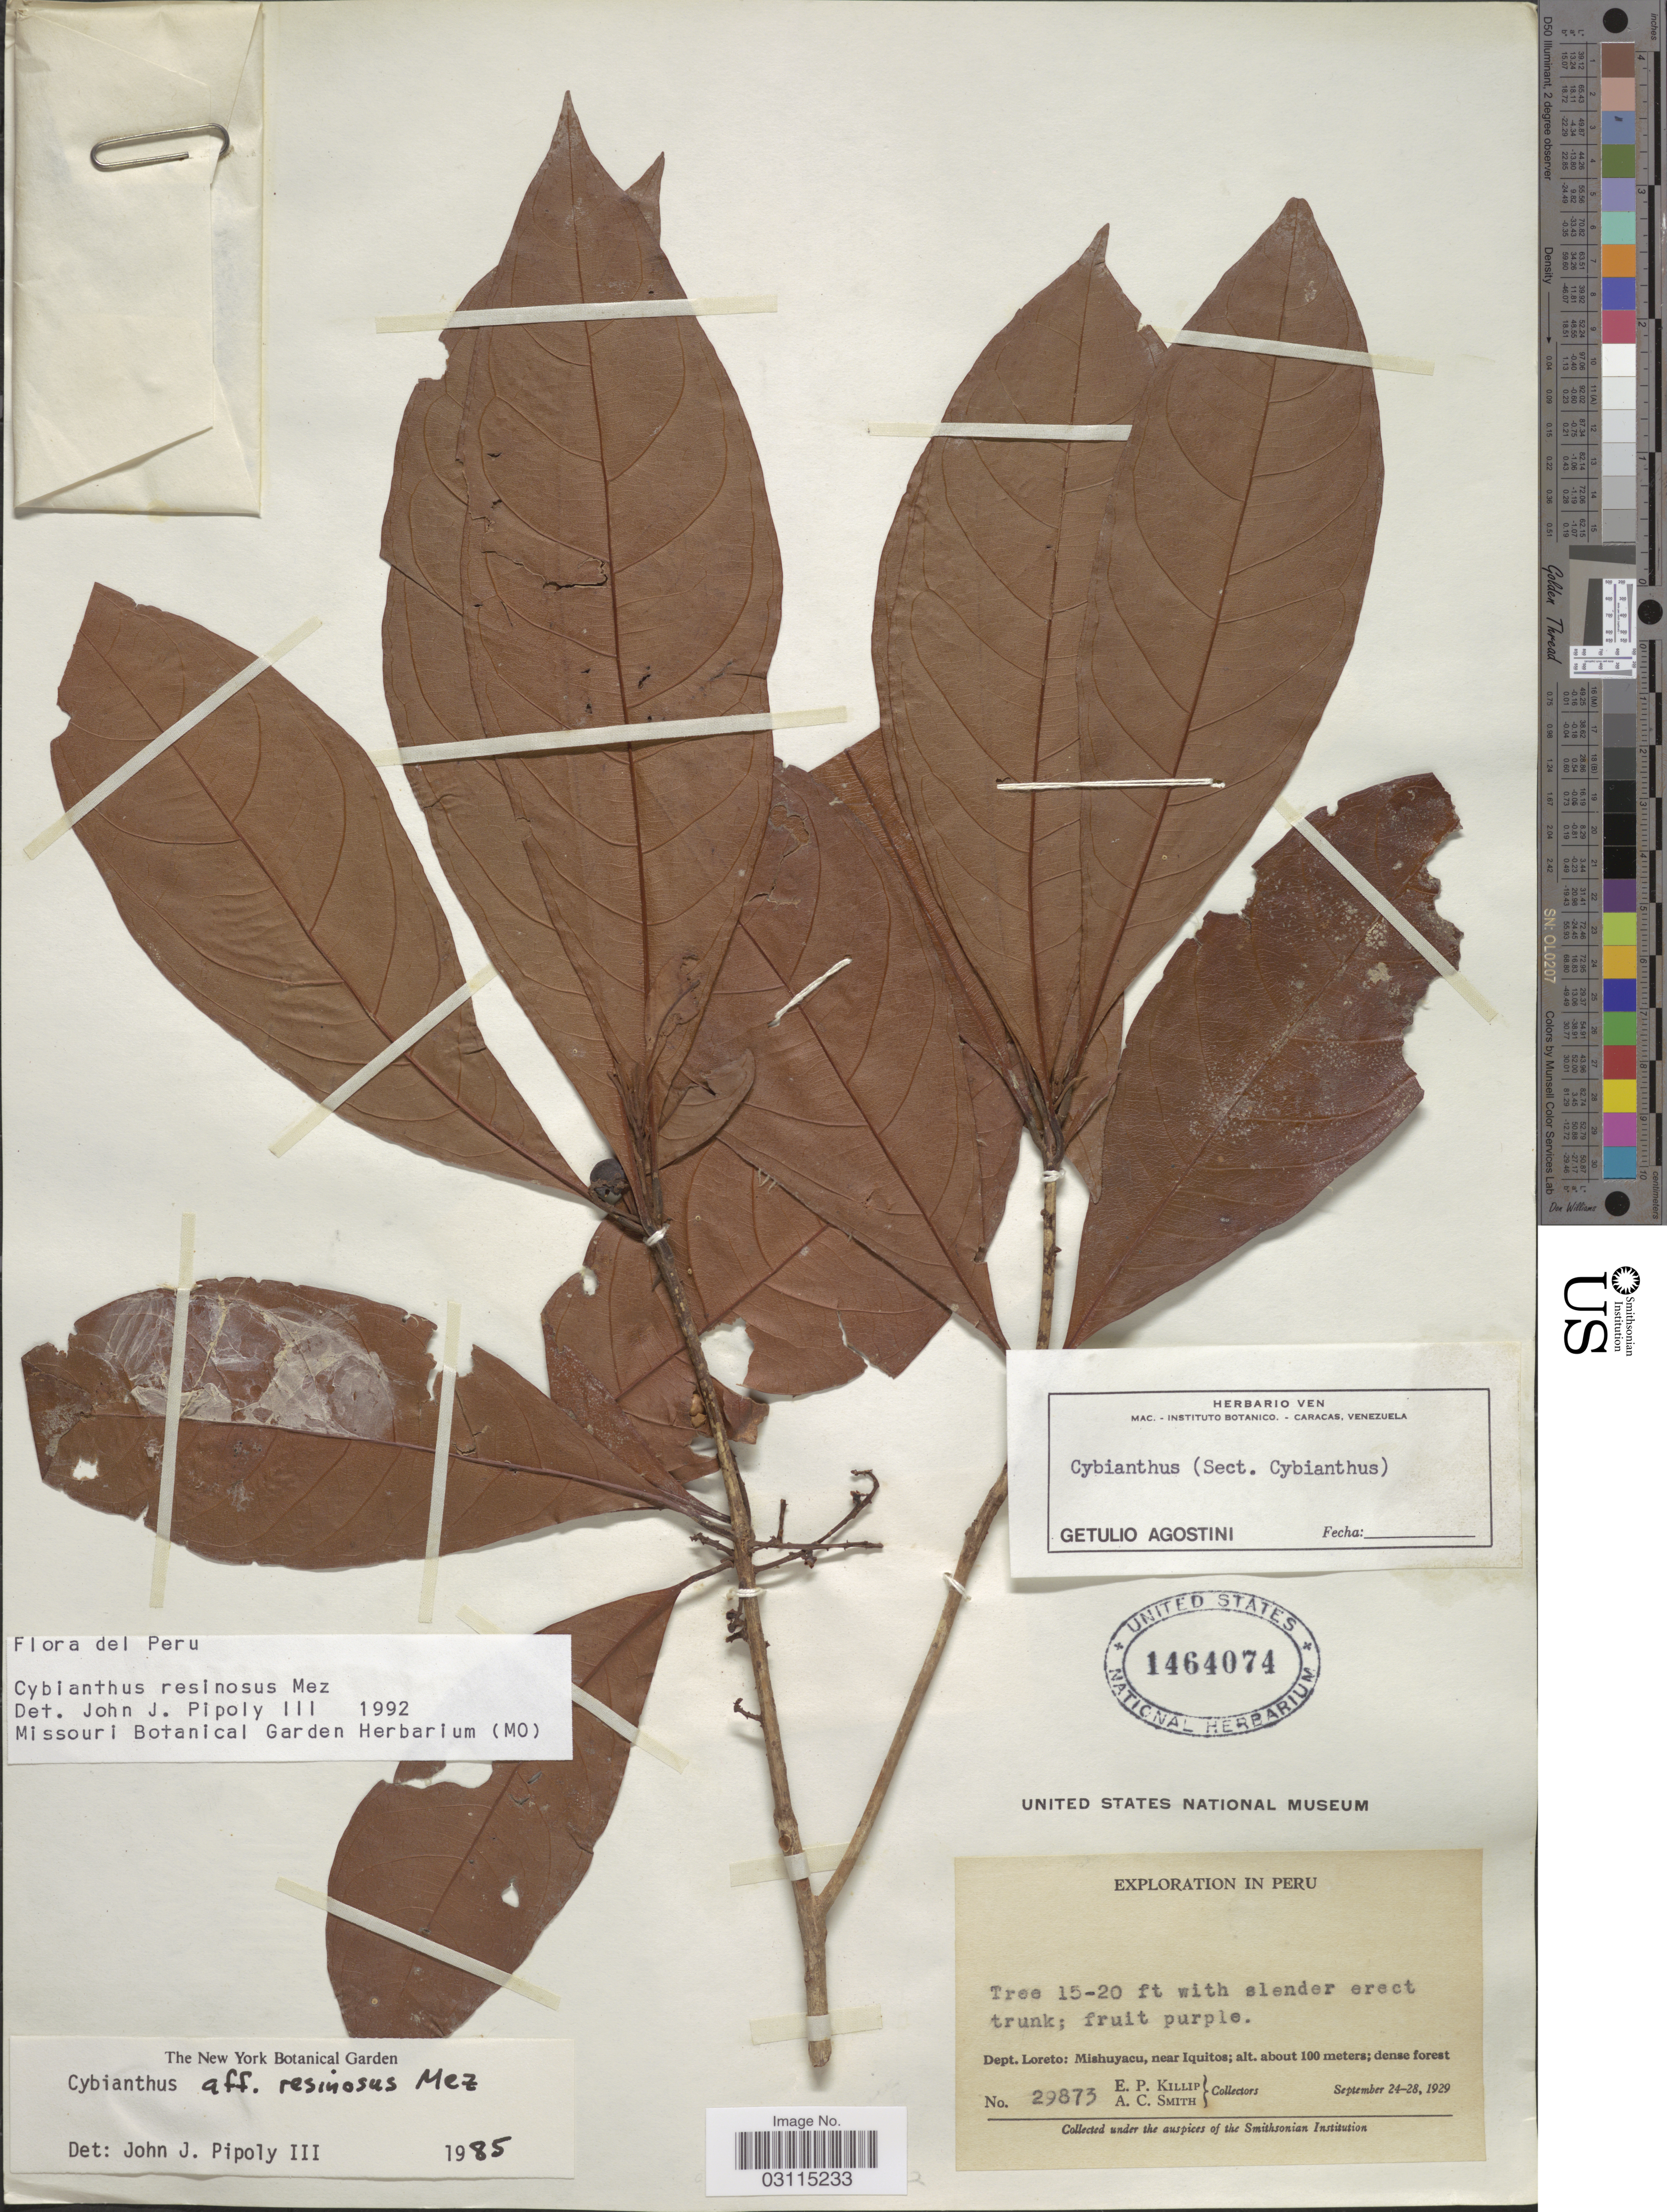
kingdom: Plantae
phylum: Tracheophyta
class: Magnoliopsida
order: Ericales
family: Primulaceae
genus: Cybianthus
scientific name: Cybianthus resinosus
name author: Mez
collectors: E. P. Killip & A. C. Smith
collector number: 29873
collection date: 1929-09-24/1929-09-28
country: Peru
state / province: Loreto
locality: Dept. Loreto: Mishuyacu, near Iquitos.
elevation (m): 100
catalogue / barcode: US 1464074